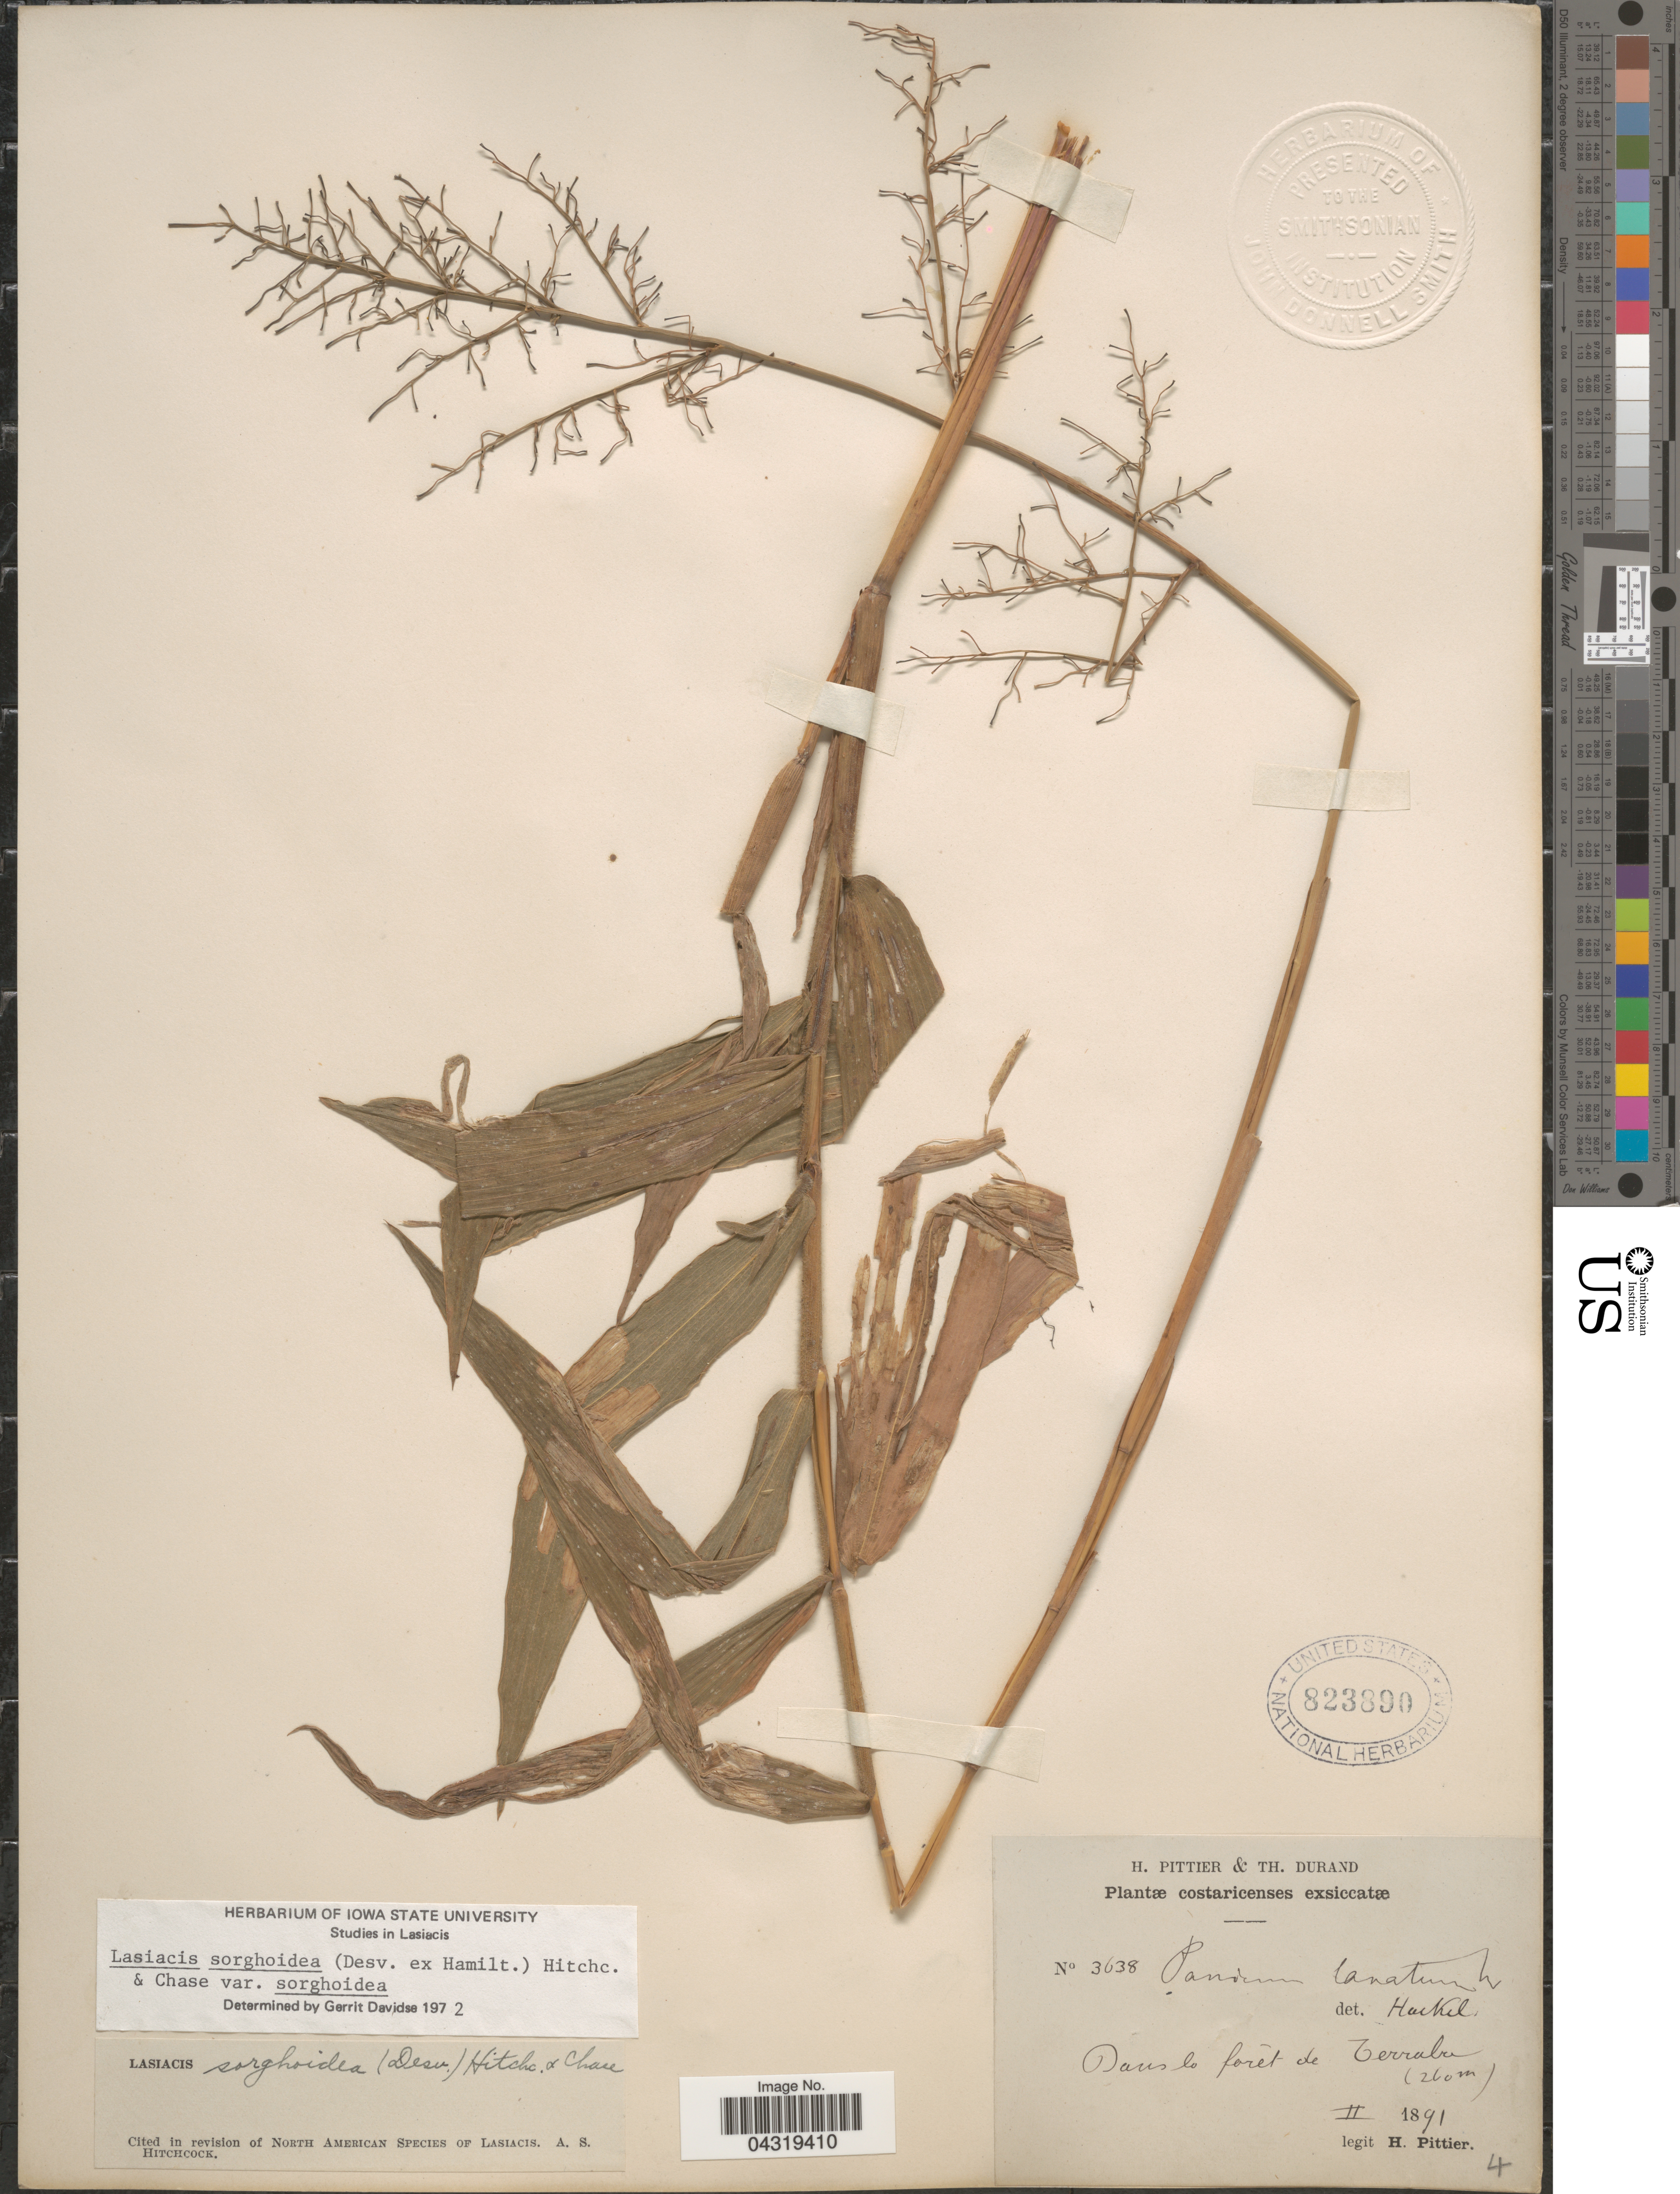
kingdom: Plantae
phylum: Tracheophyta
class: Liliopsida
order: Poales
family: Poaceae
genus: Lasiacis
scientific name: Lasiacis sorghoidea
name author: (Desv. ex Ham.) Hitchc. & Chase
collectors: H. F. Pittier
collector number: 3638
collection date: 1891-02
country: Costa Rica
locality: Dans le forêt de Terraba.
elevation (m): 260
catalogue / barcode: US 823890